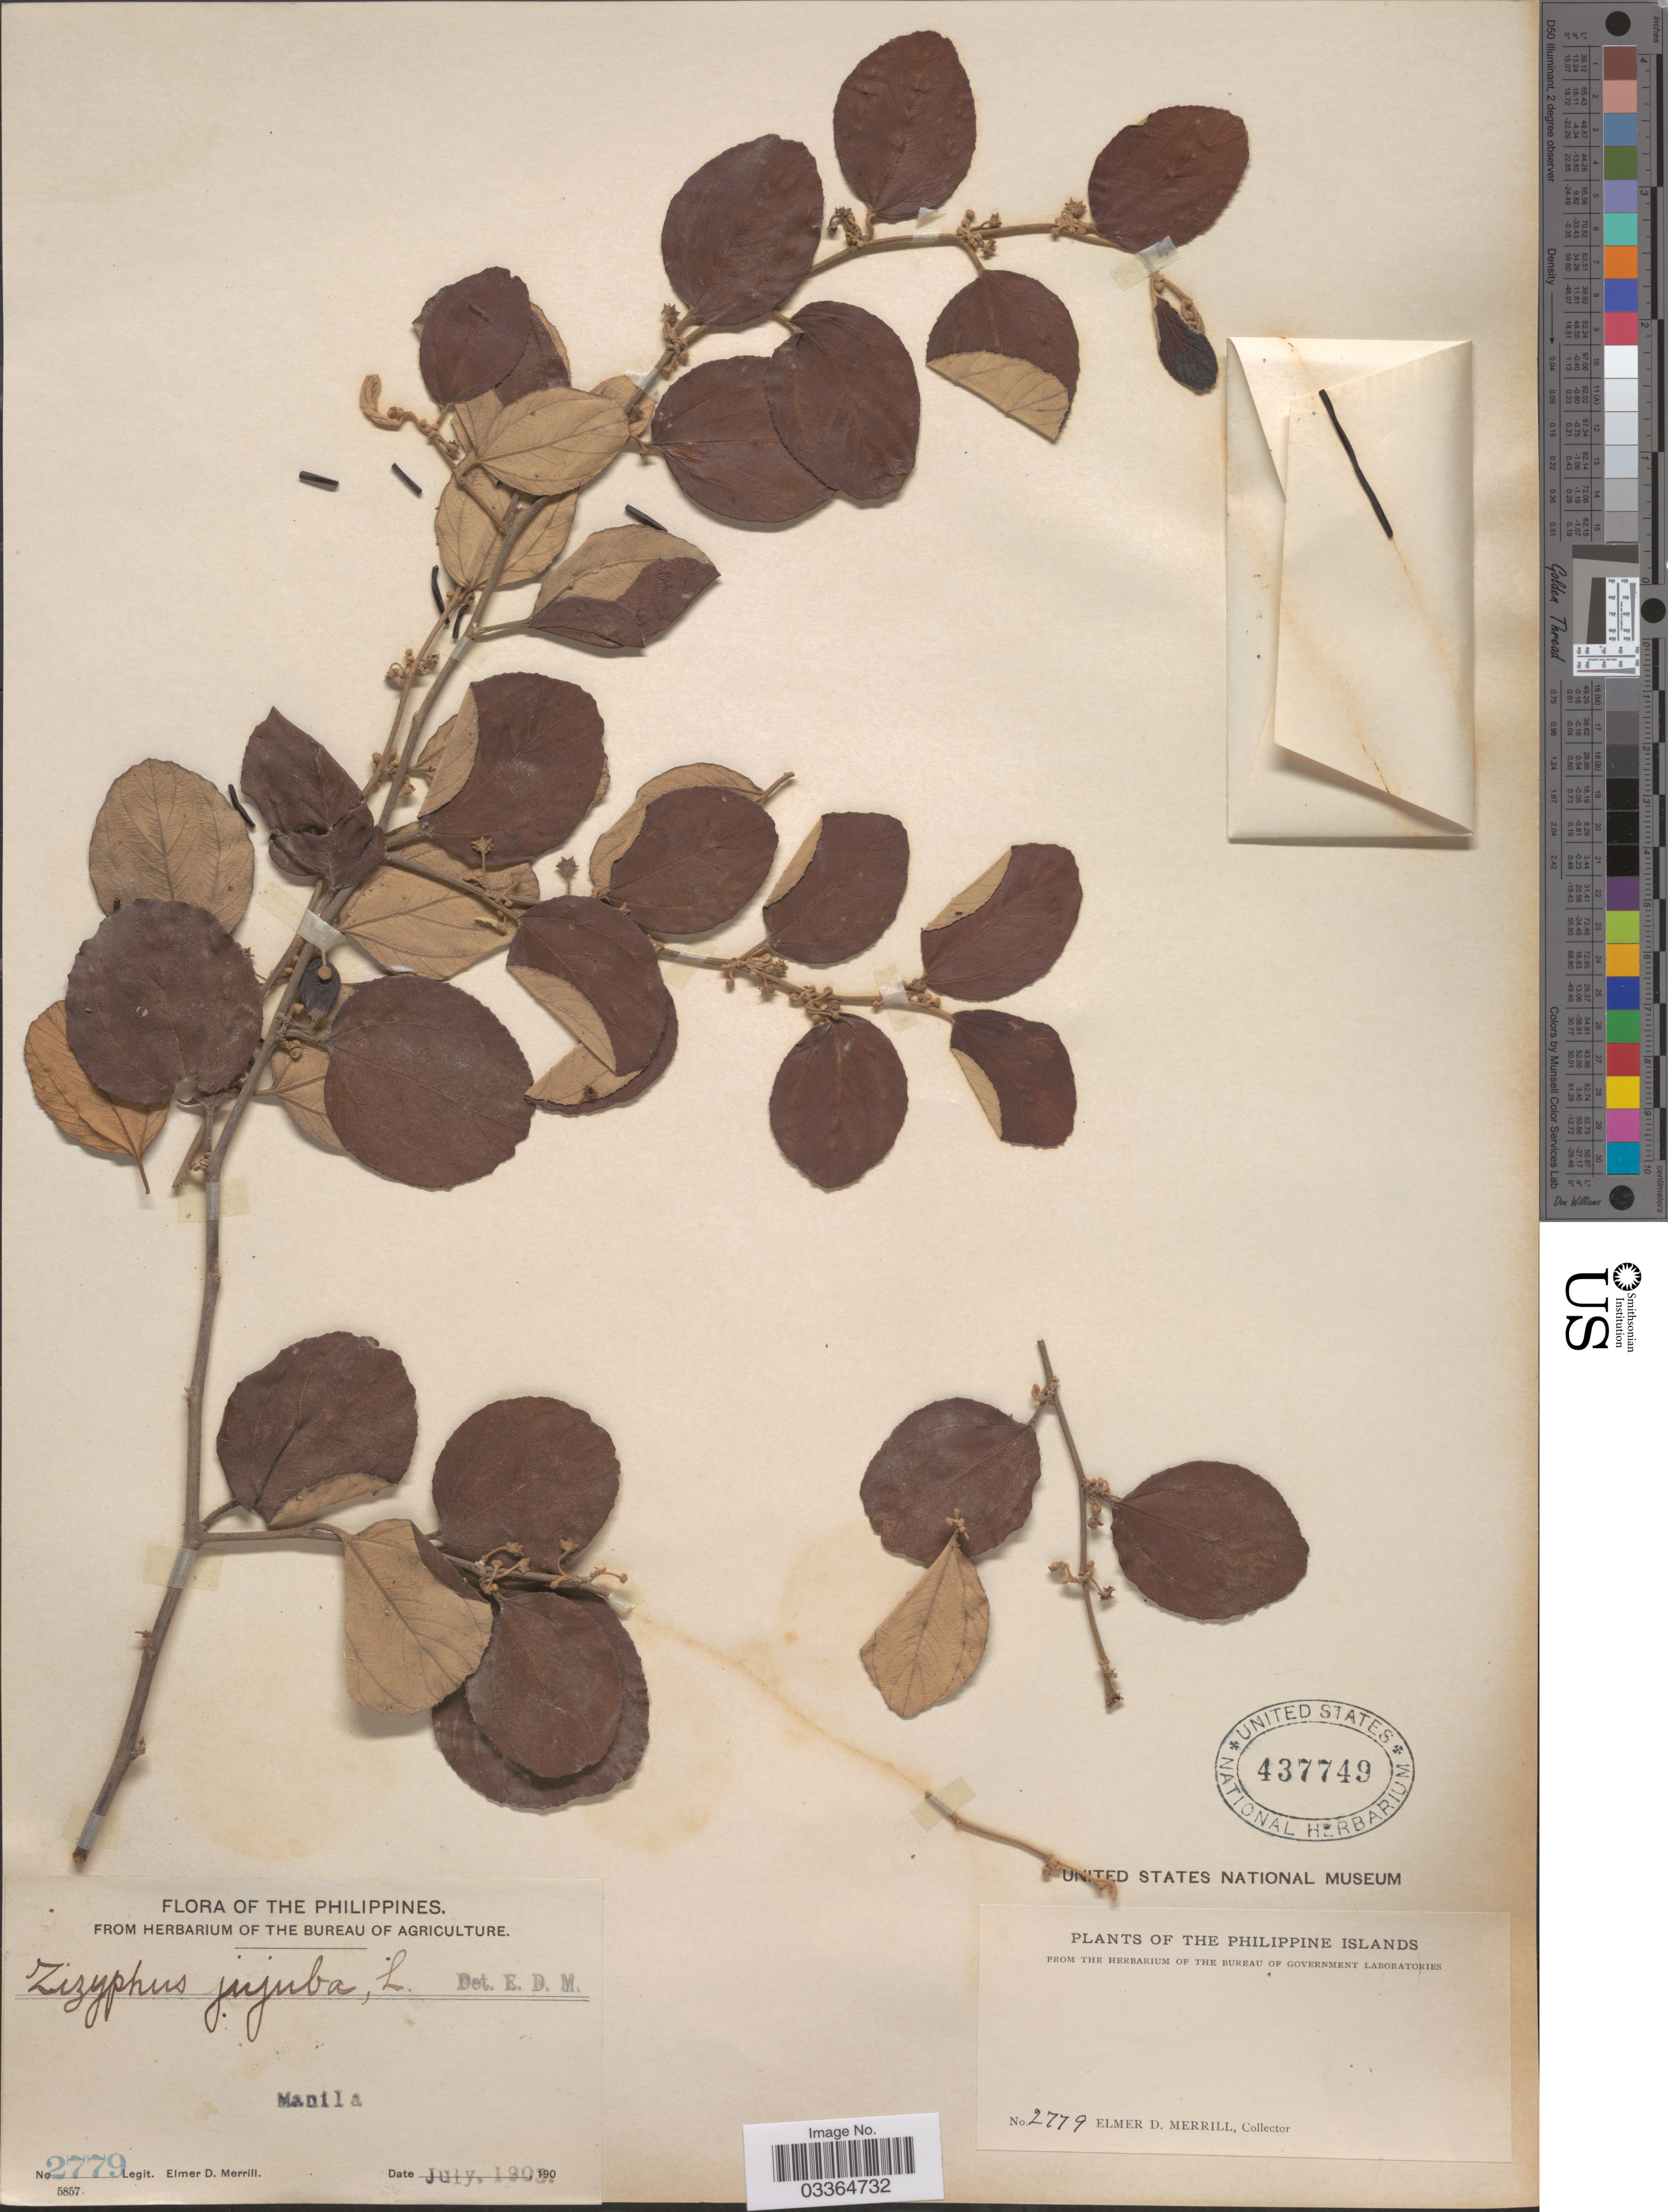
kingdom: Plantae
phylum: Tracheophyta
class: Magnoliopsida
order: Rosales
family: Rhamnaceae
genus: Ziziphus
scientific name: Ziziphus jujuba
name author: Mill.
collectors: E. D. Merrill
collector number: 2779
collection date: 1903-07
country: Philippines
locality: The Philippine Islands. Manila.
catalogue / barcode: US 437749